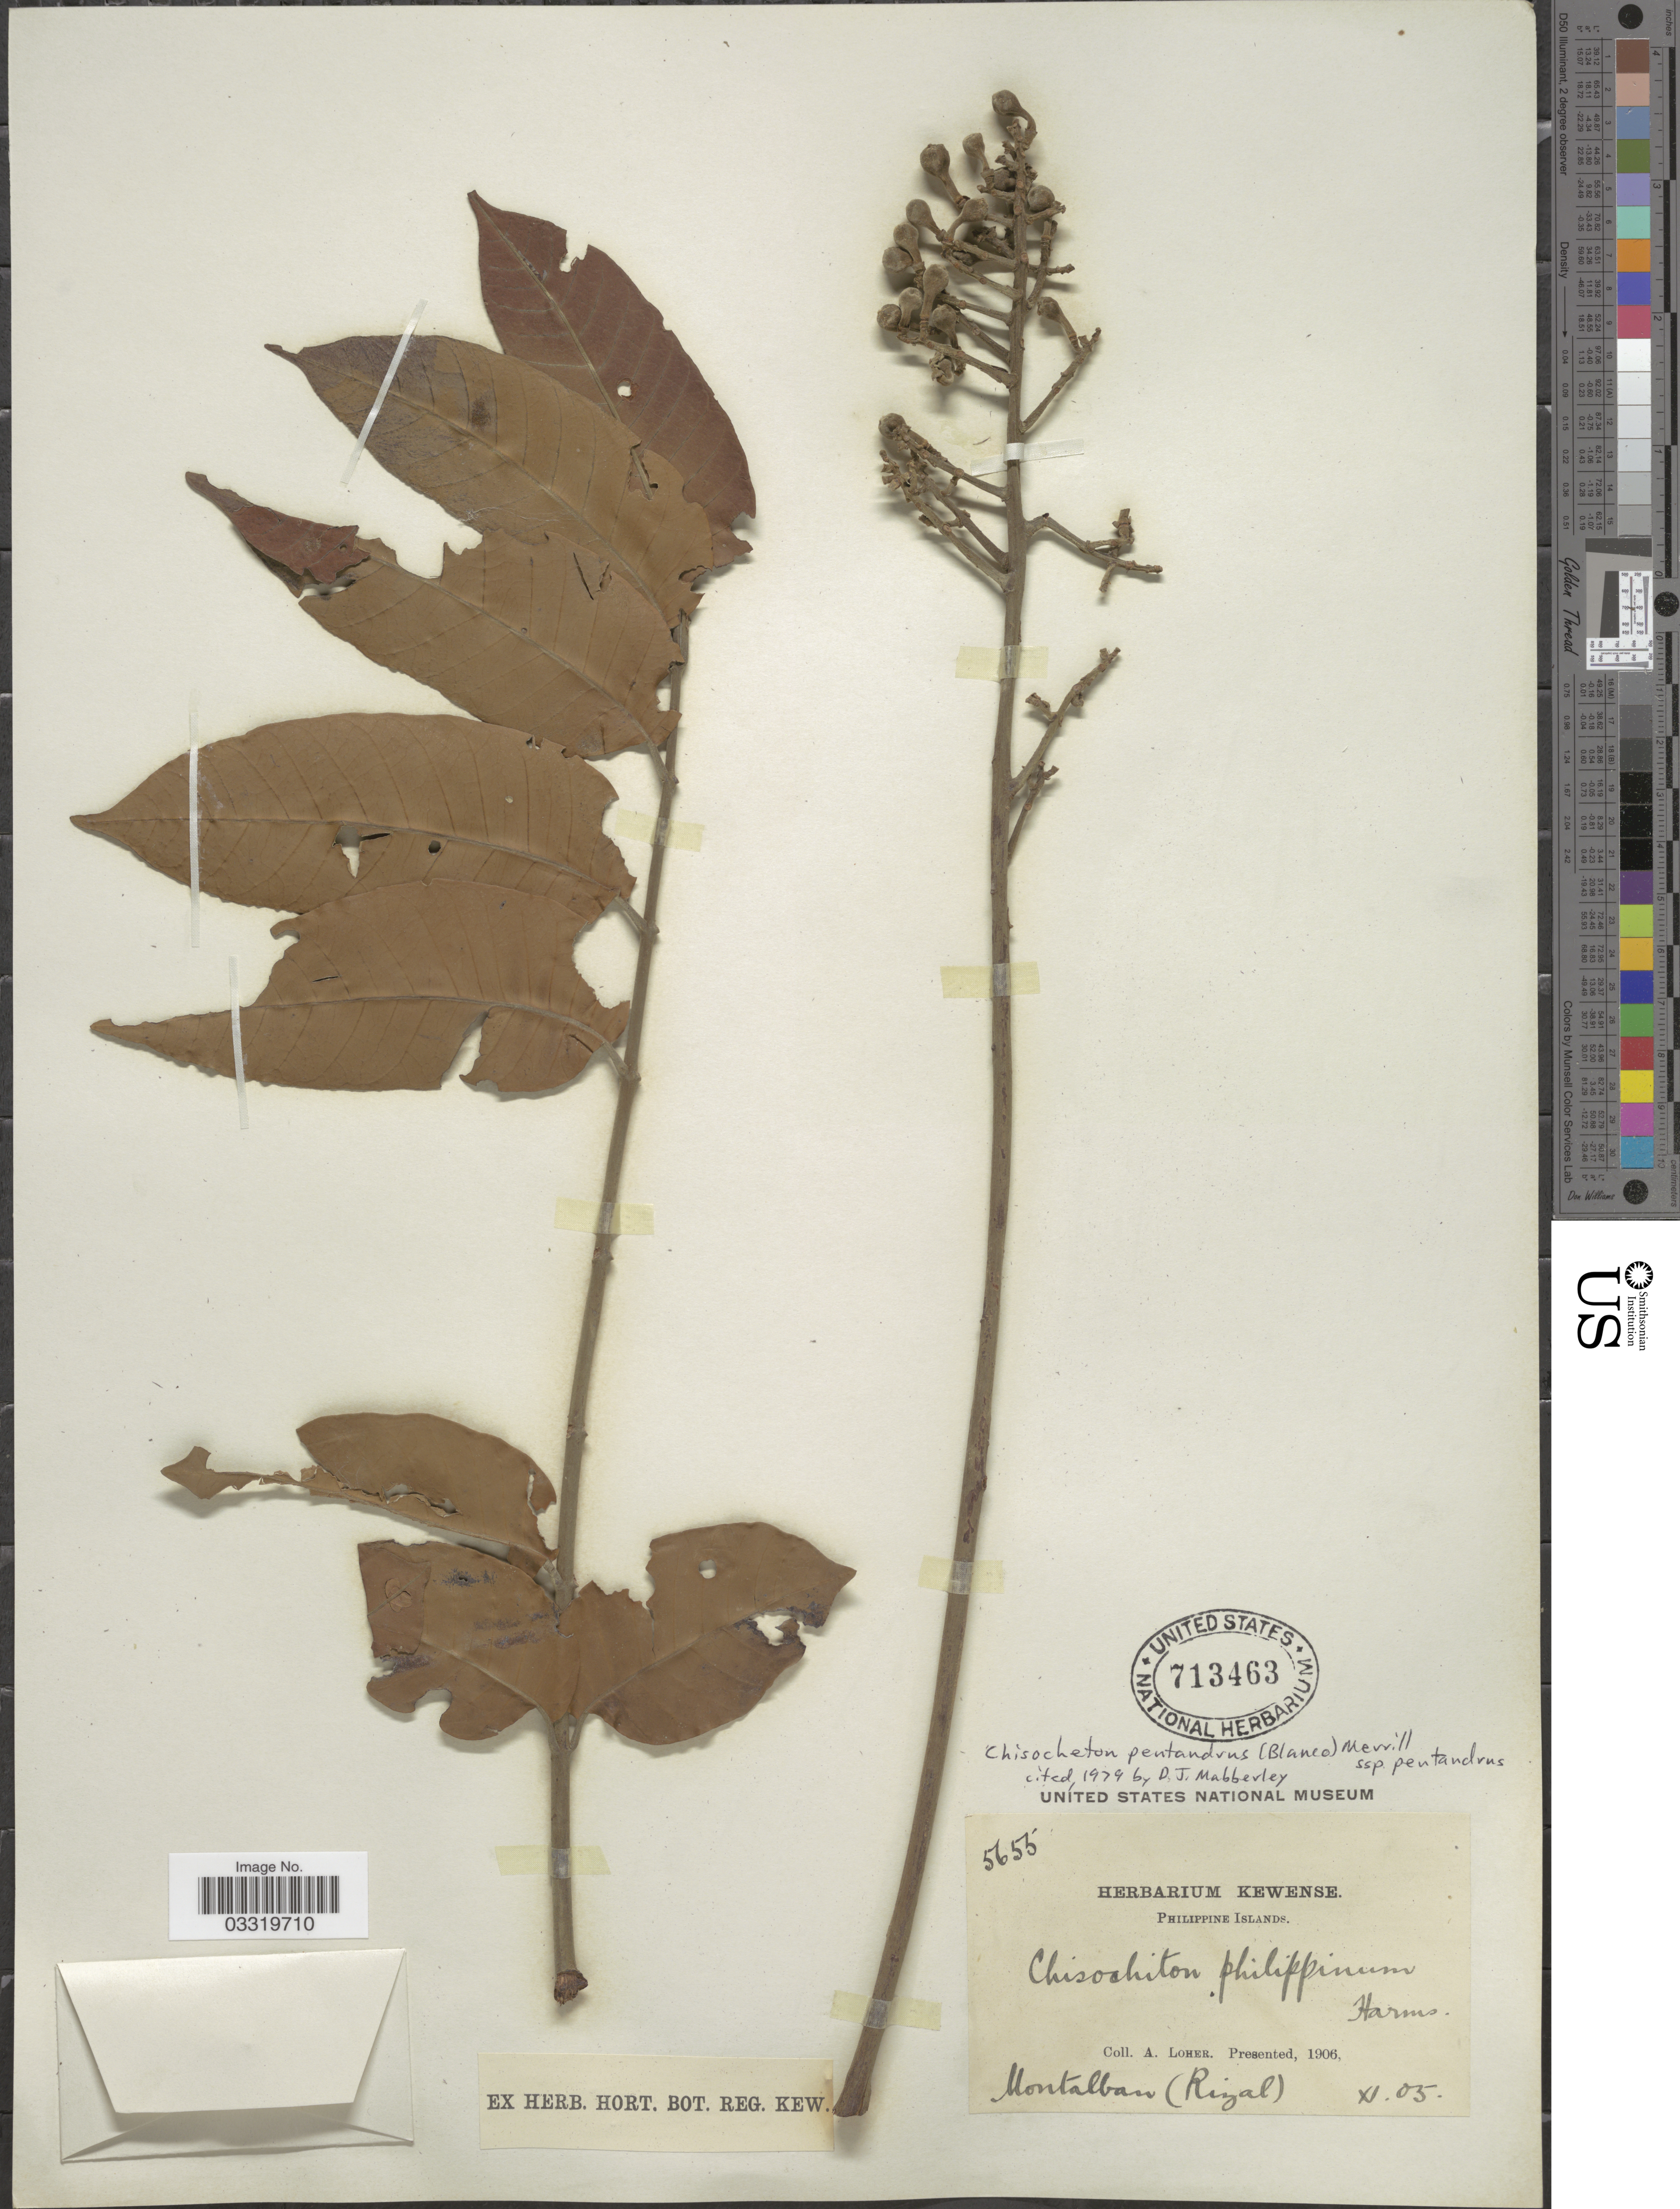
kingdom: Plantae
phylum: Tracheophyta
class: Magnoliopsida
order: Sapindales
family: Meliaceae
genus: Chisocheton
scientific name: Chisocheton pentandrus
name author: (Blanco) Merr.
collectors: A. Loher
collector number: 5655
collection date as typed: Transcribed d/m/y: /11/5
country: Philippines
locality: Philippine Islands. Montalban (Rizal).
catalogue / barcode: US 713463